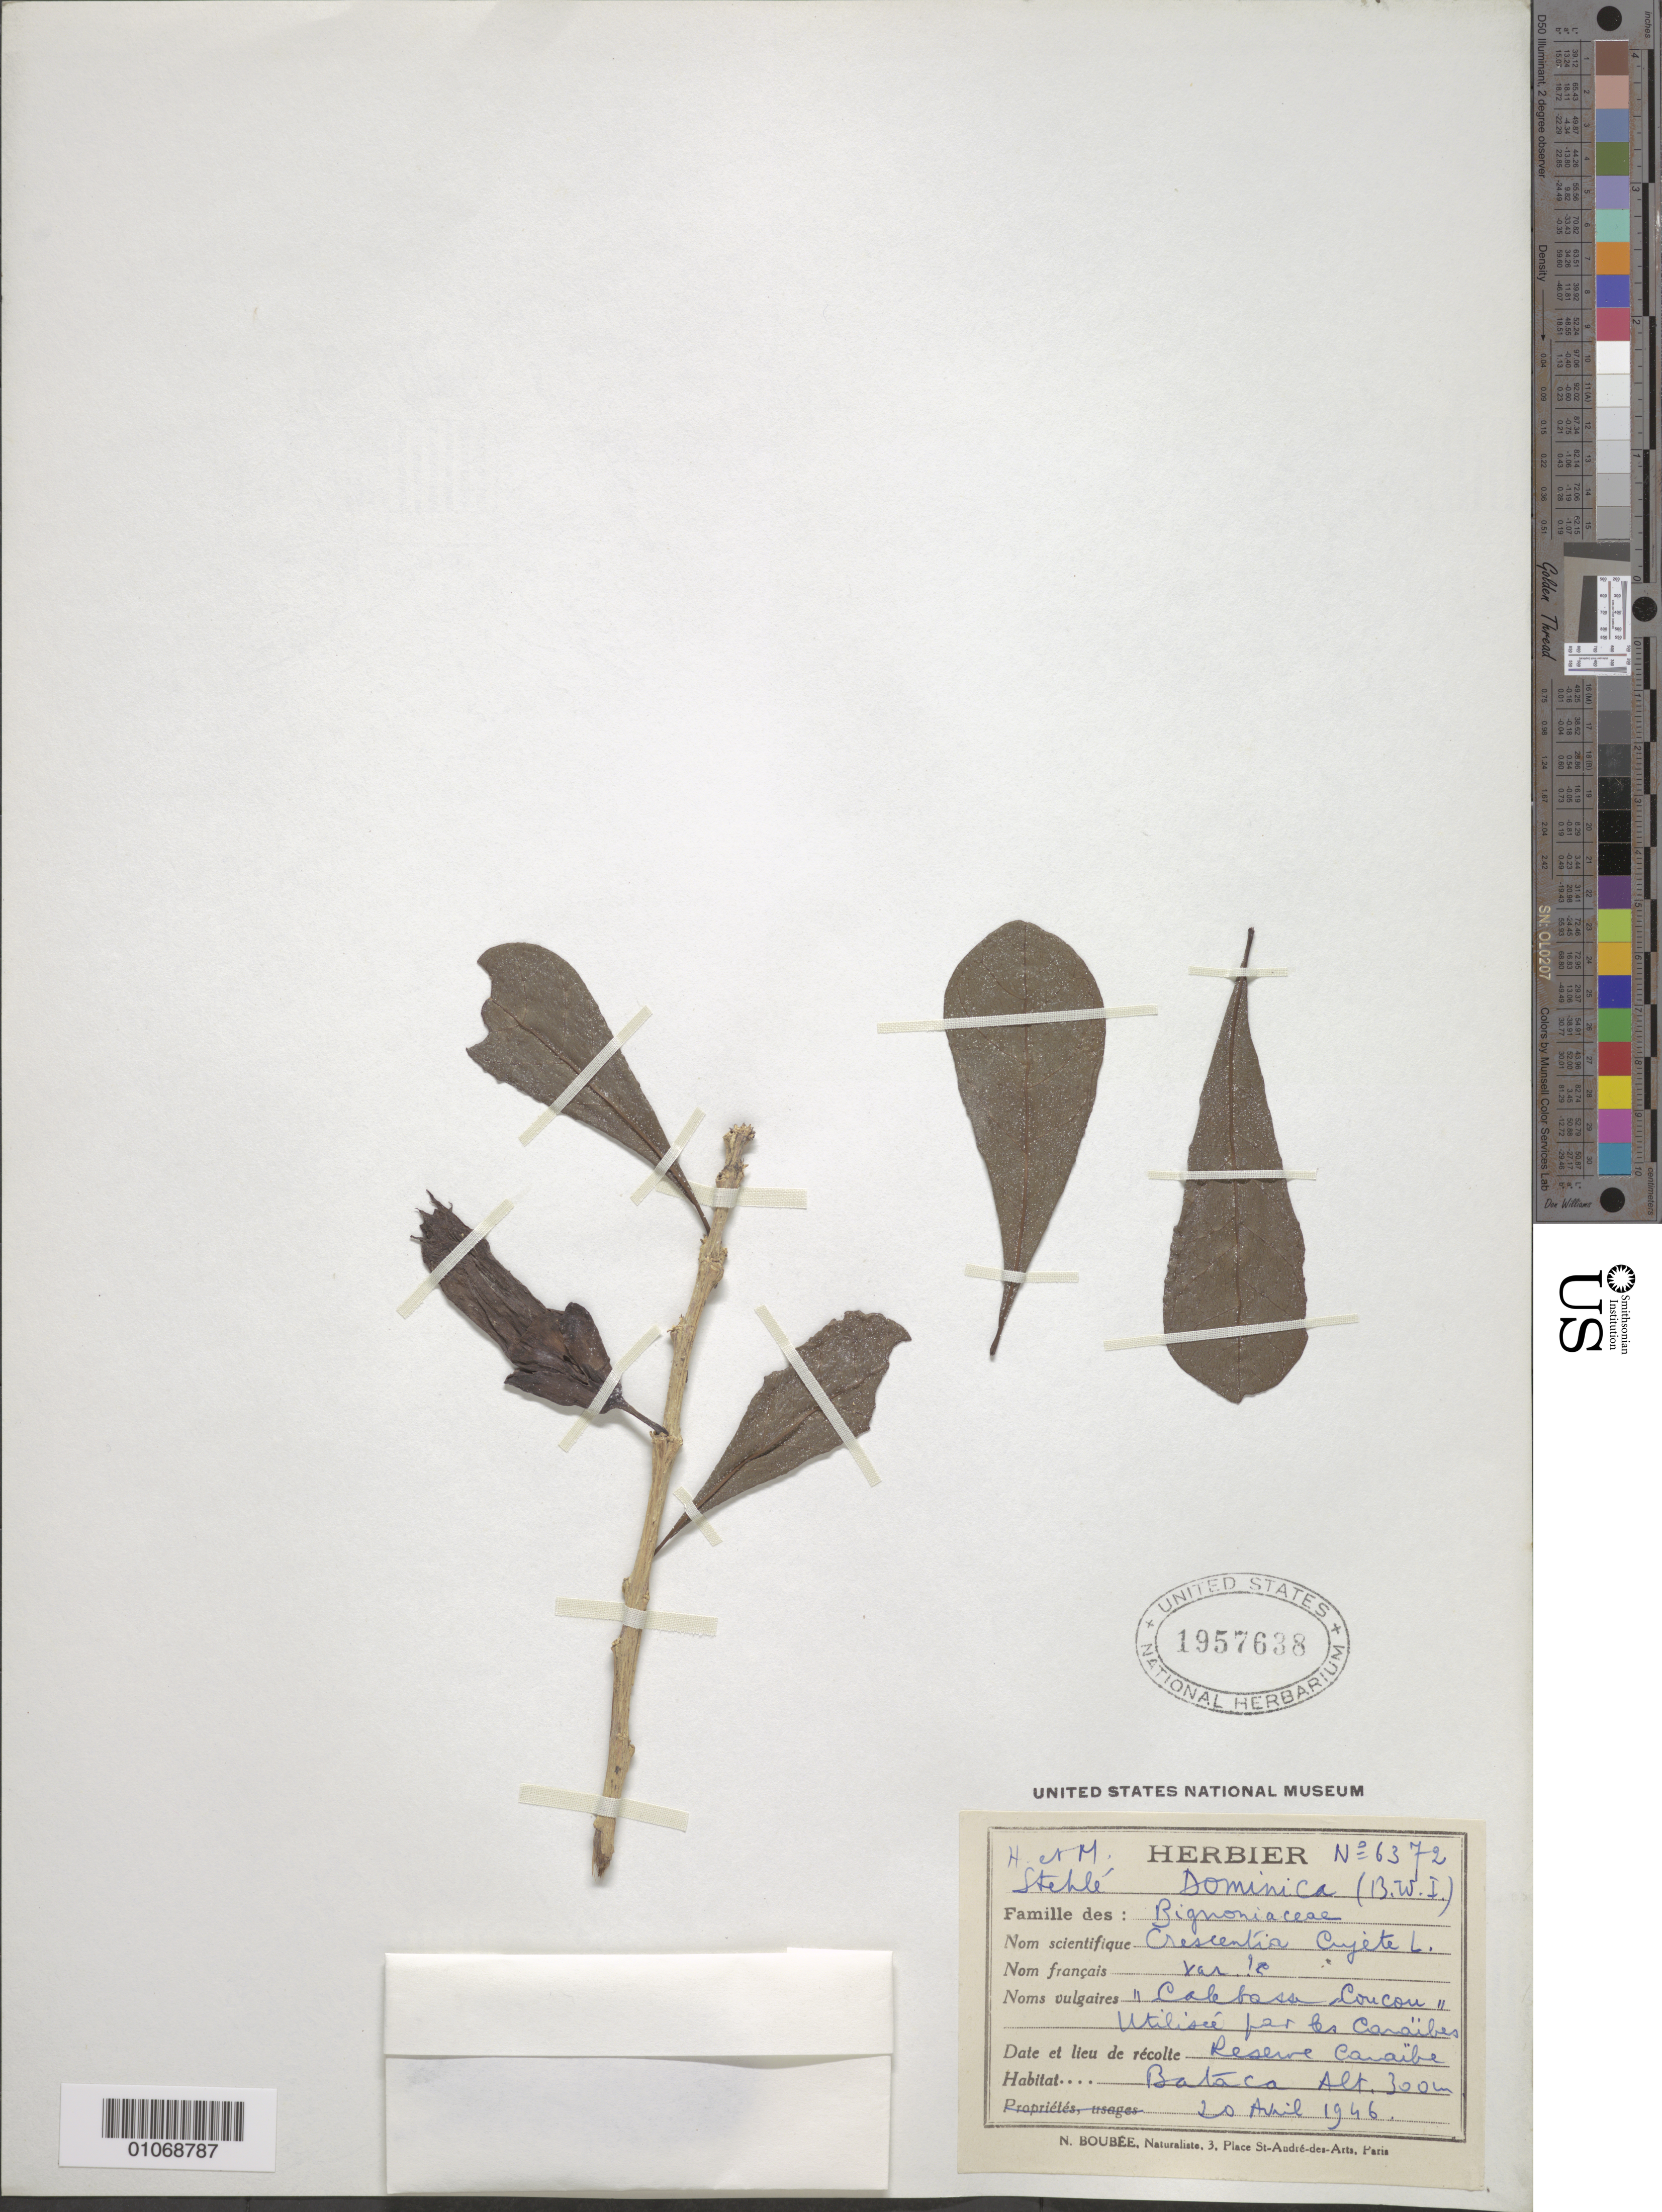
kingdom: Plantae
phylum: Tracheophyta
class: Magnoliopsida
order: Lamiales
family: Bignoniaceae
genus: Crescentia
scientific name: Crescentia cujete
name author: L.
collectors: H. Stehlé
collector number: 6372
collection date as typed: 20 Apr 1946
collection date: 1946-04-20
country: Dominica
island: Dominica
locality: Reserve Caraibe, Bataca.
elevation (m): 300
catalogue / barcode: US 1957638